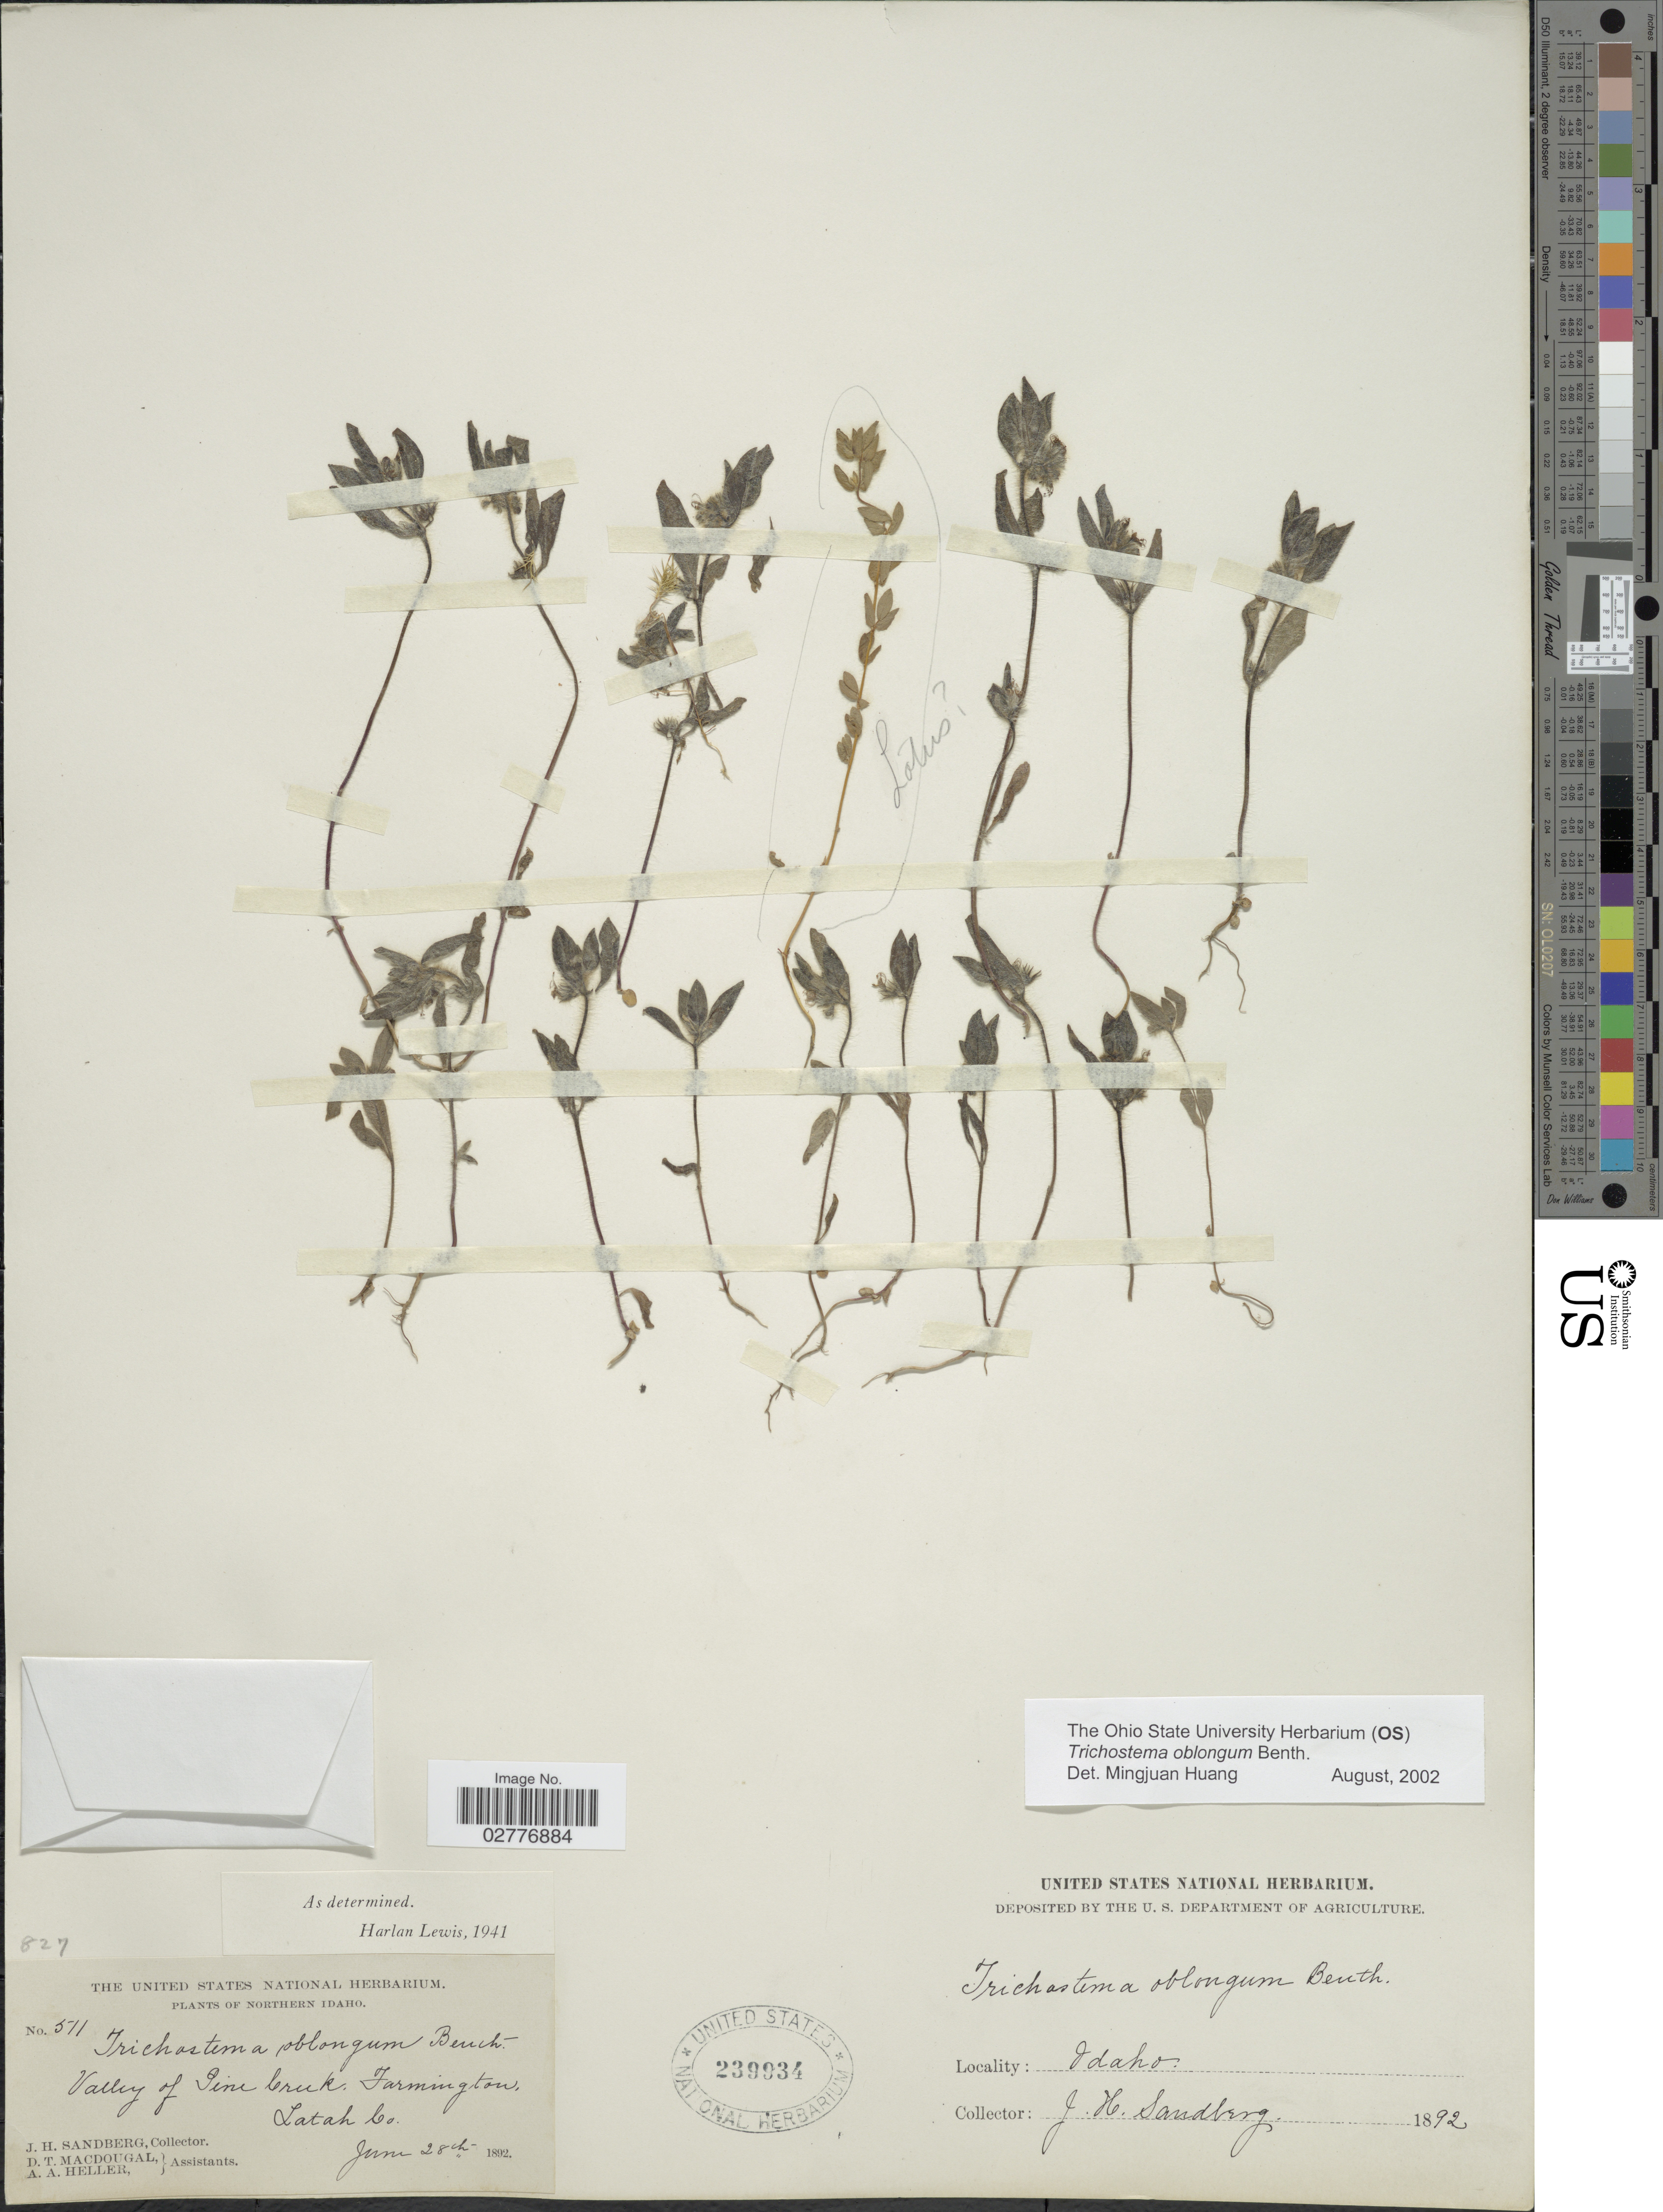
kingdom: Plantae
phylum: Tracheophyta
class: Magnoliopsida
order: Lamiales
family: Lamiaceae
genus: Trichostema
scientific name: Trichostema oblongum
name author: Benth.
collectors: J. H. Sandberg, D. T. MacDougal & A. A. Heller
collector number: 511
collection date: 1892-06-28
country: United States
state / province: Idaho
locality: Northern Idaho. Valley of Pine Creek. Farmington. Latah Co.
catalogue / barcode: US 239934